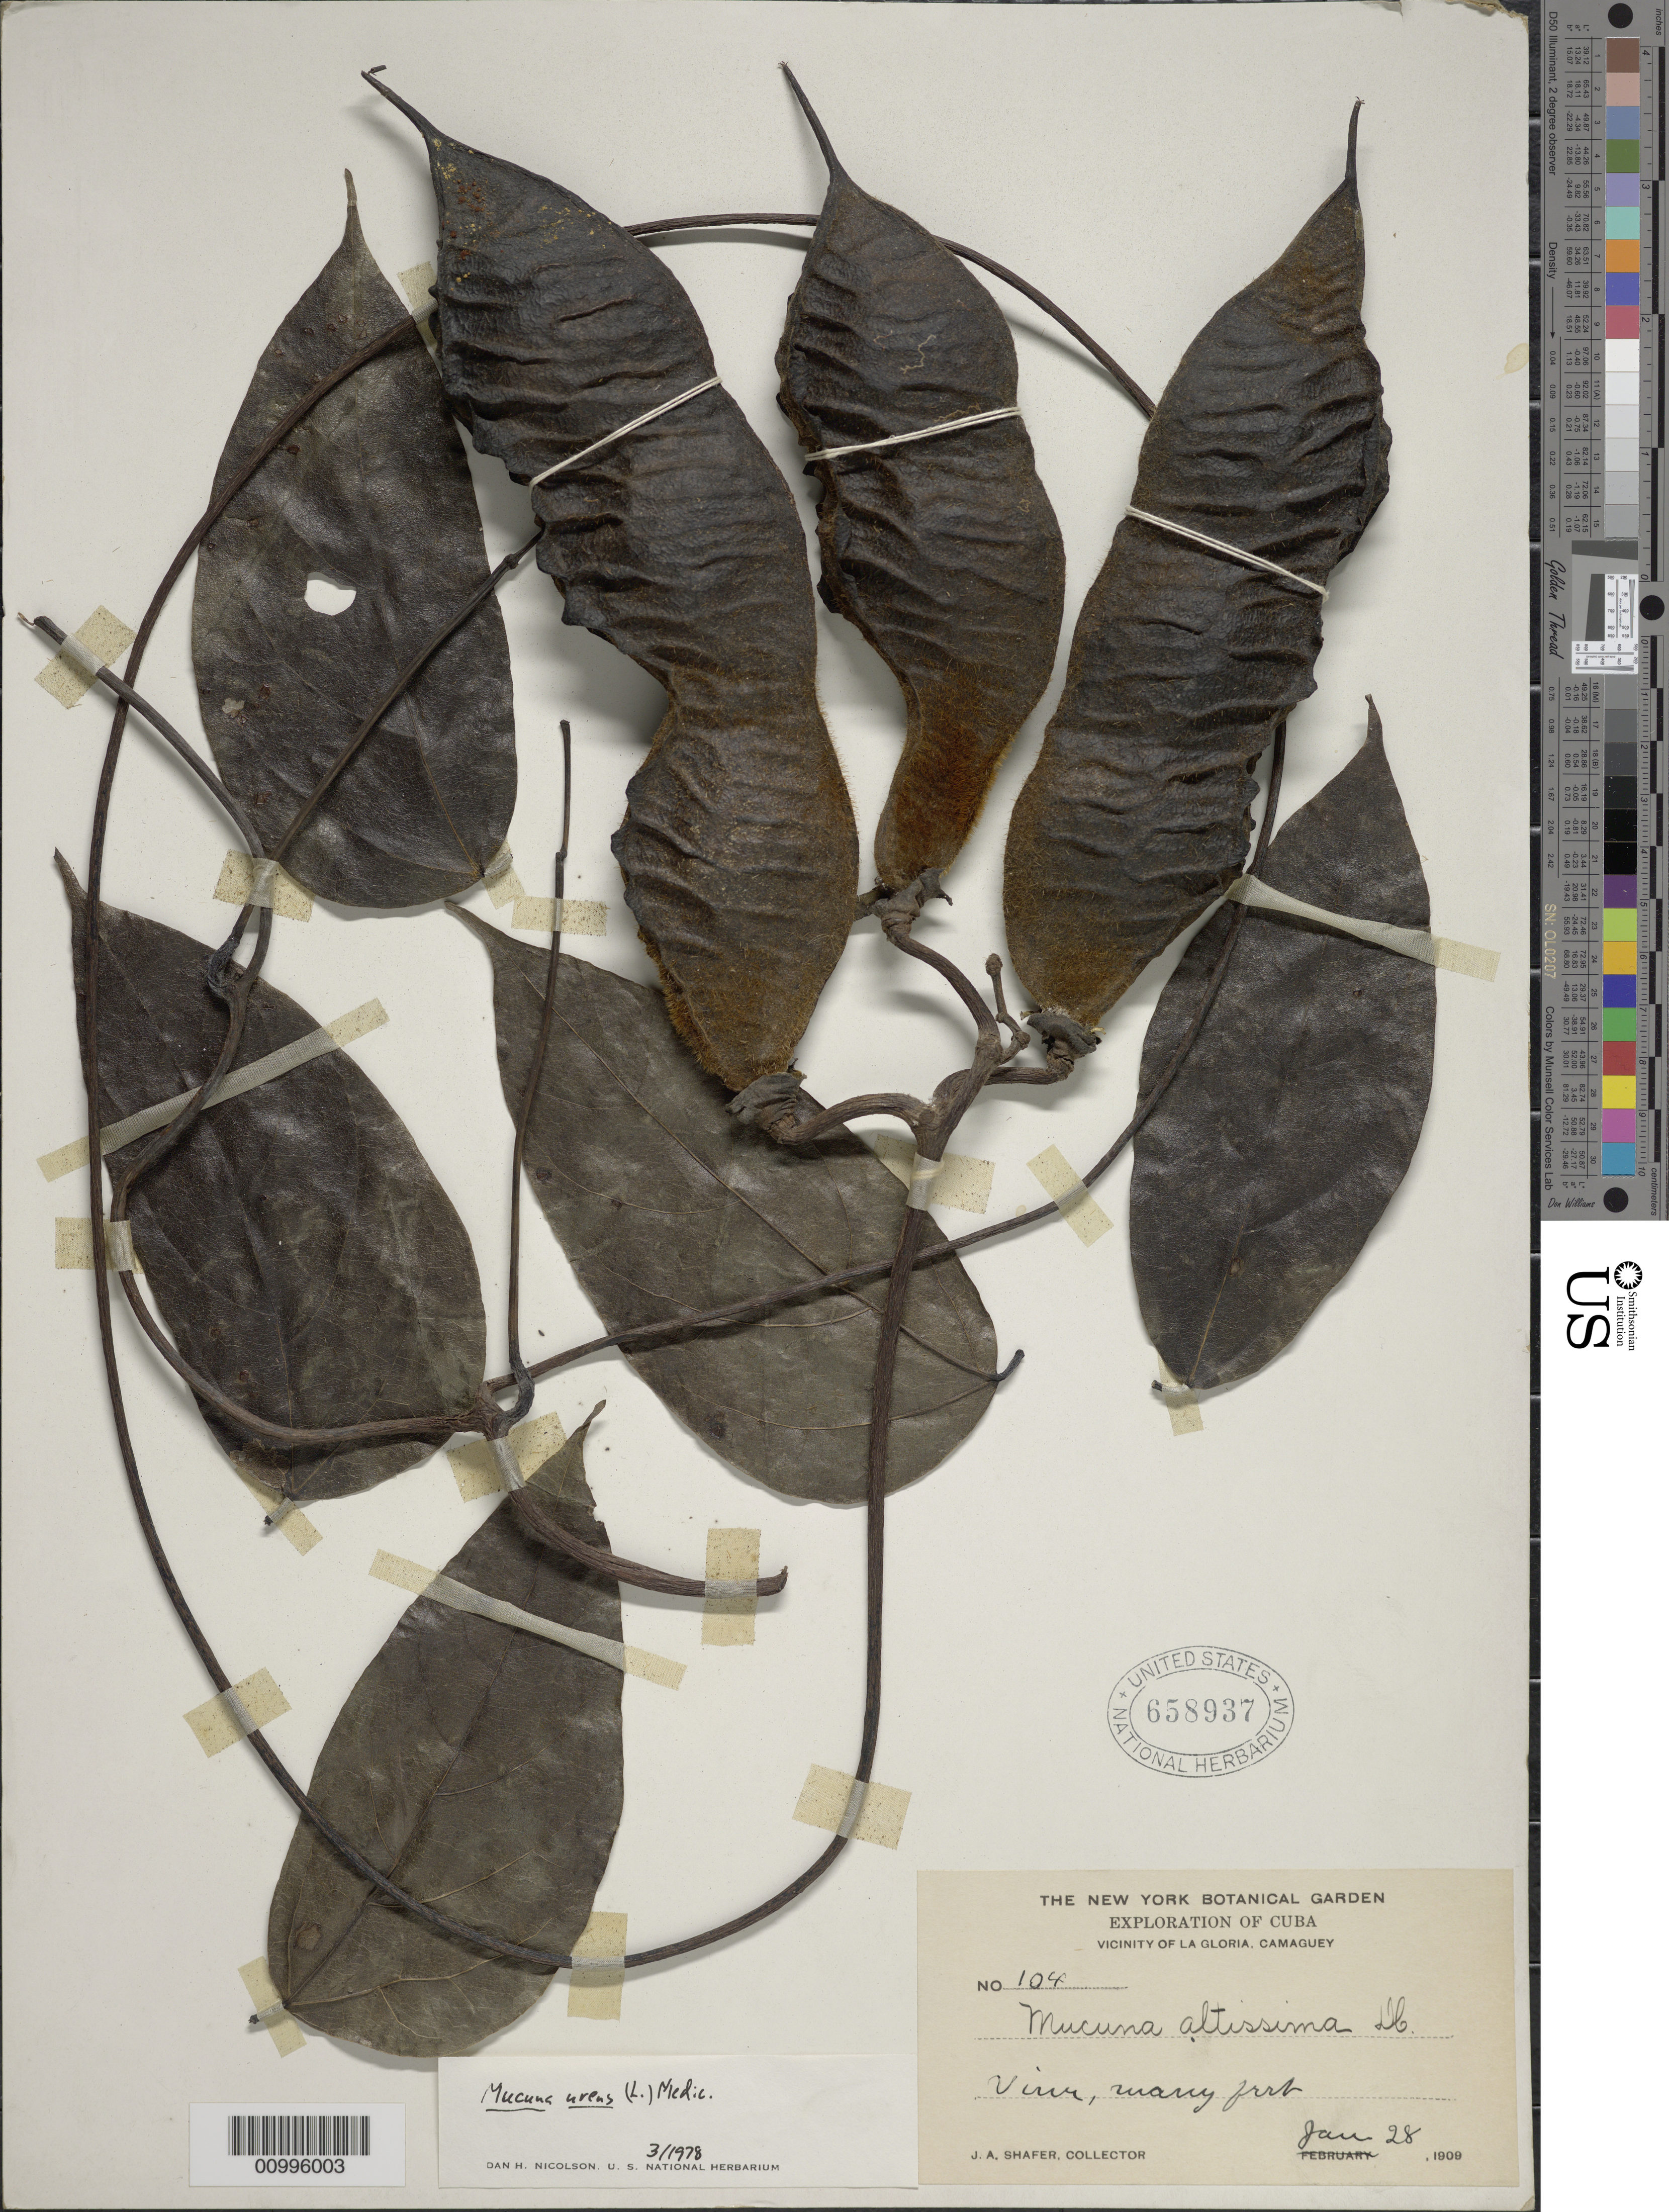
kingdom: Plantae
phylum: Tracheophyta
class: Magnoliopsida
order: Fabales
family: Fabaceae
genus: Mucuna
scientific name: Mucuna urens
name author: (L.) Medik.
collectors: J. A. Shafer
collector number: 104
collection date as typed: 28 Jan 1909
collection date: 1909-01-28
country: Cuba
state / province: Camagüey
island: Cuba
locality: La Gloria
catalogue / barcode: US 658937